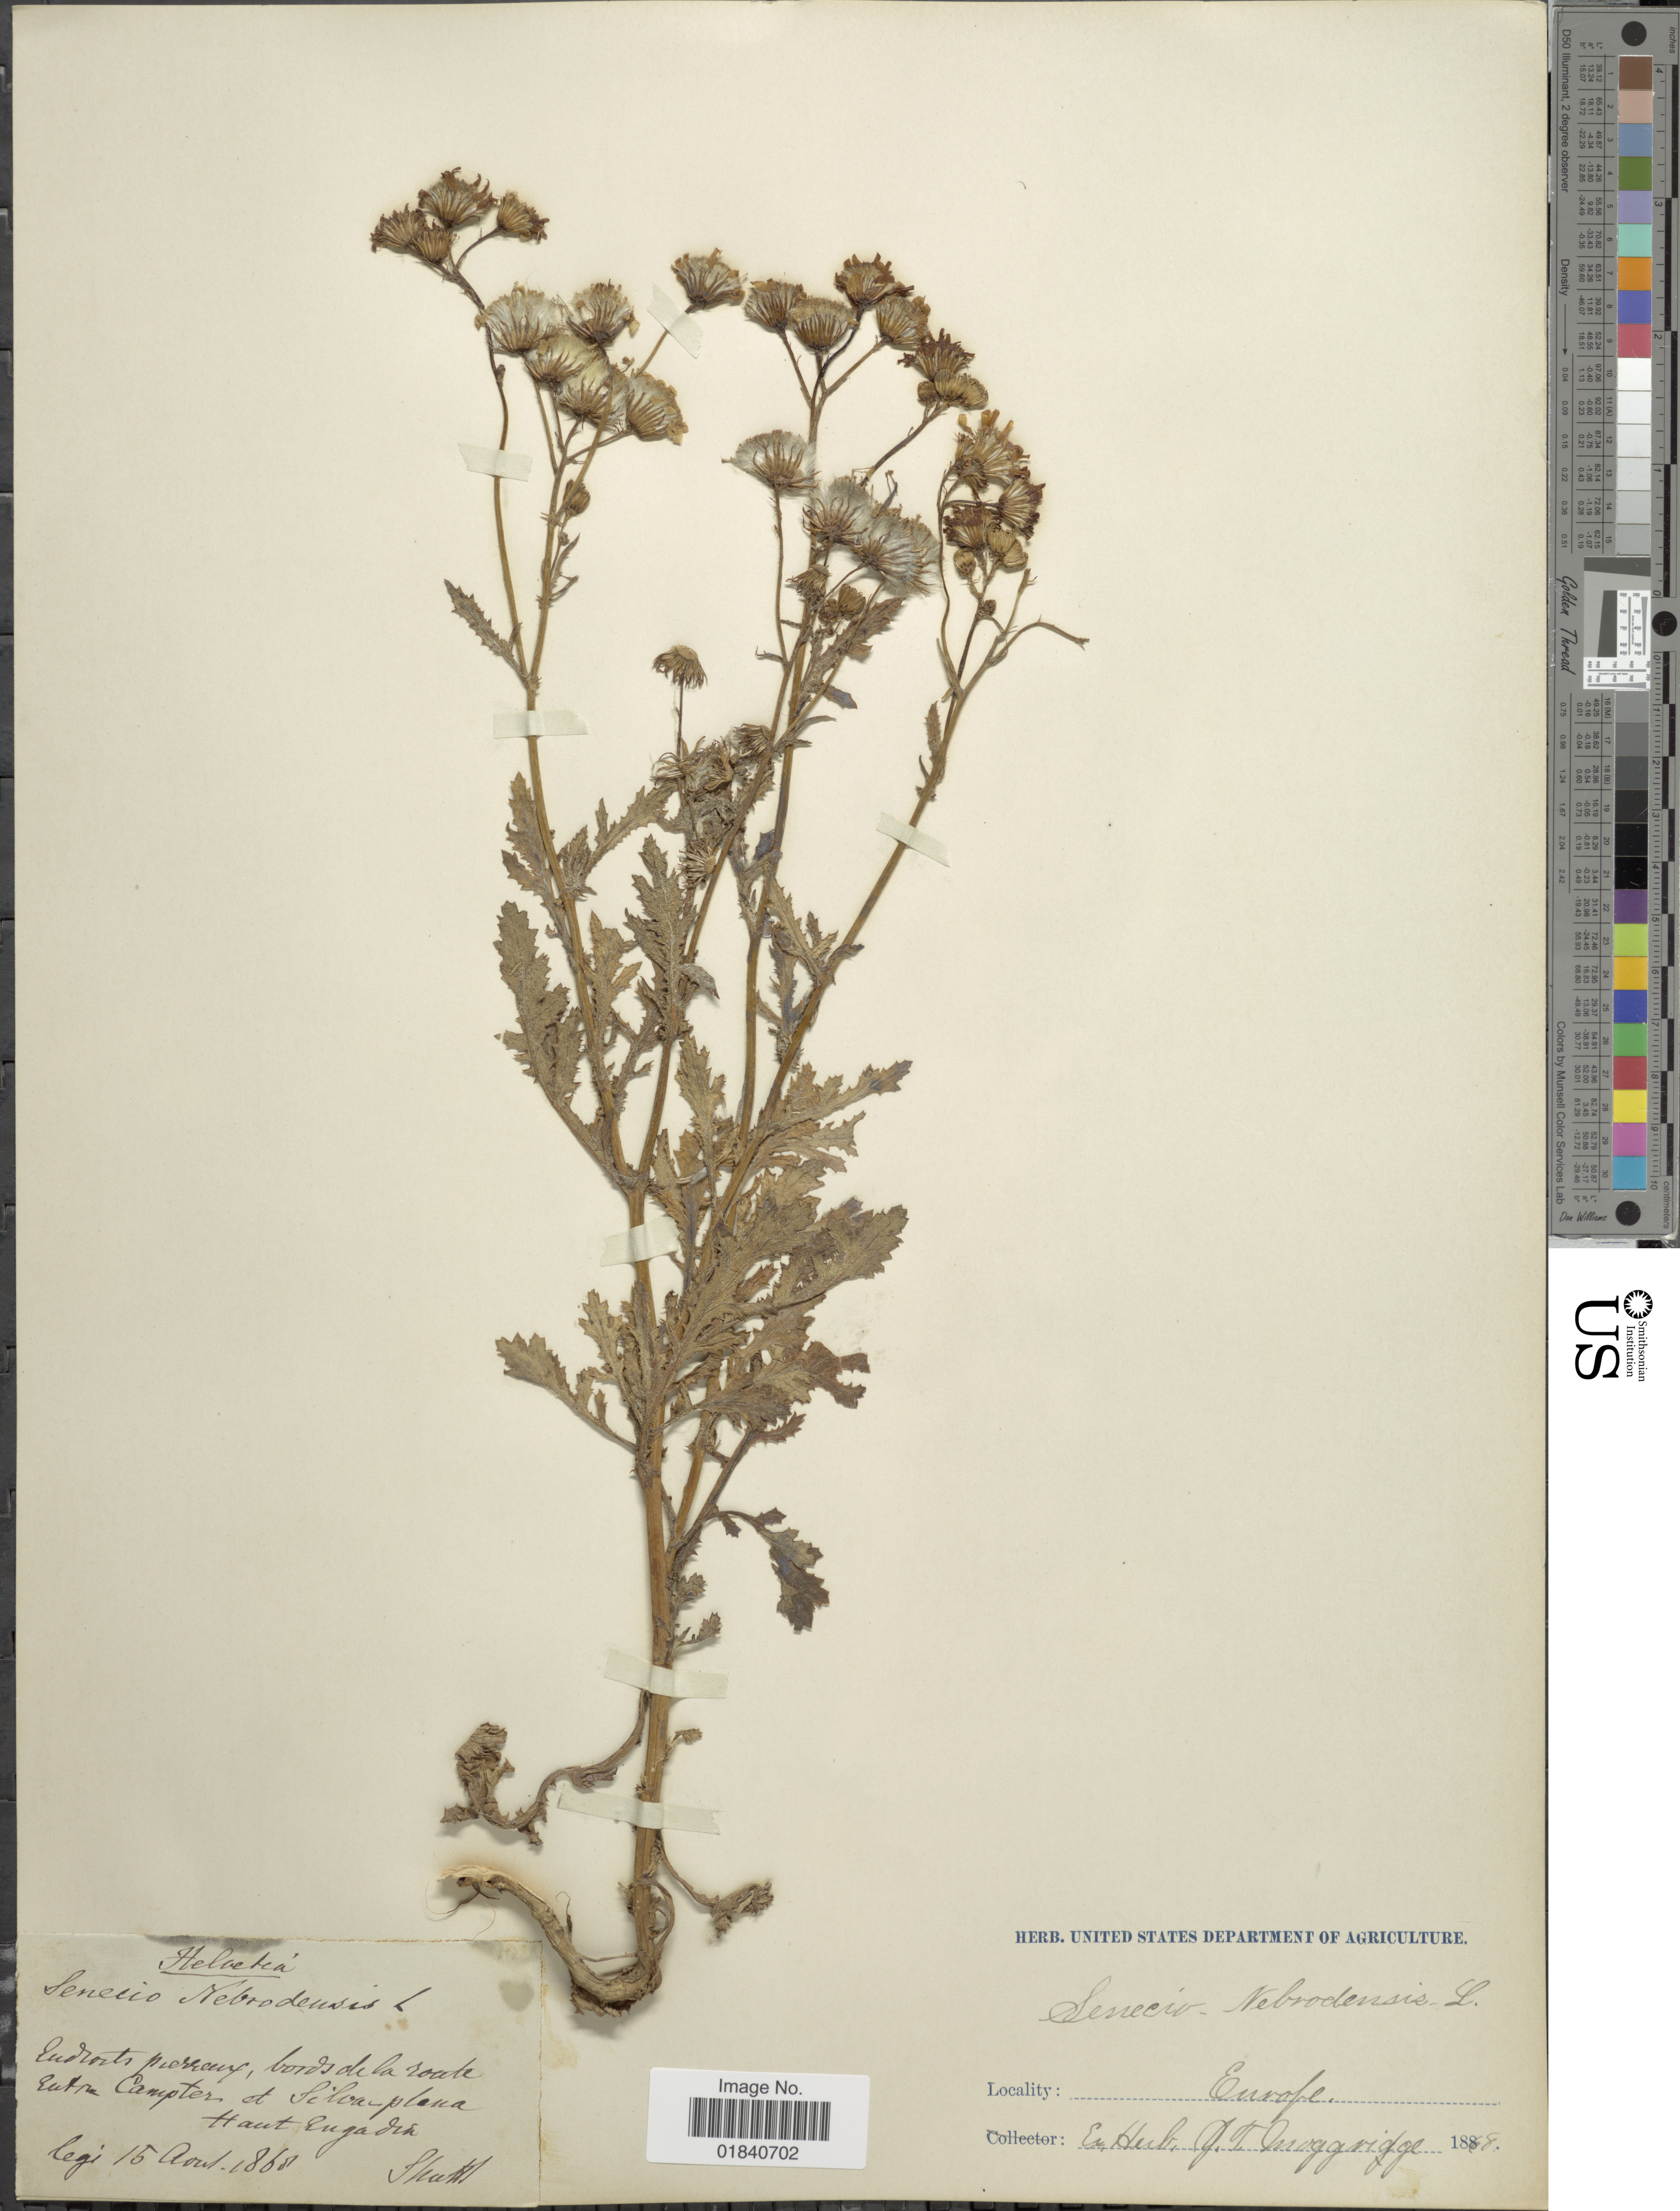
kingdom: Plantae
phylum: Tracheophyta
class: Magnoliopsida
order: Asterales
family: Asteraceae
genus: Senecio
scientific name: Senecio nebrodensis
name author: L.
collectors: -. Shultz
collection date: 1868-08-15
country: Switzerland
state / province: Graubunden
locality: Helvetia. route Entre Campter et Silvanplana Haut Engadin